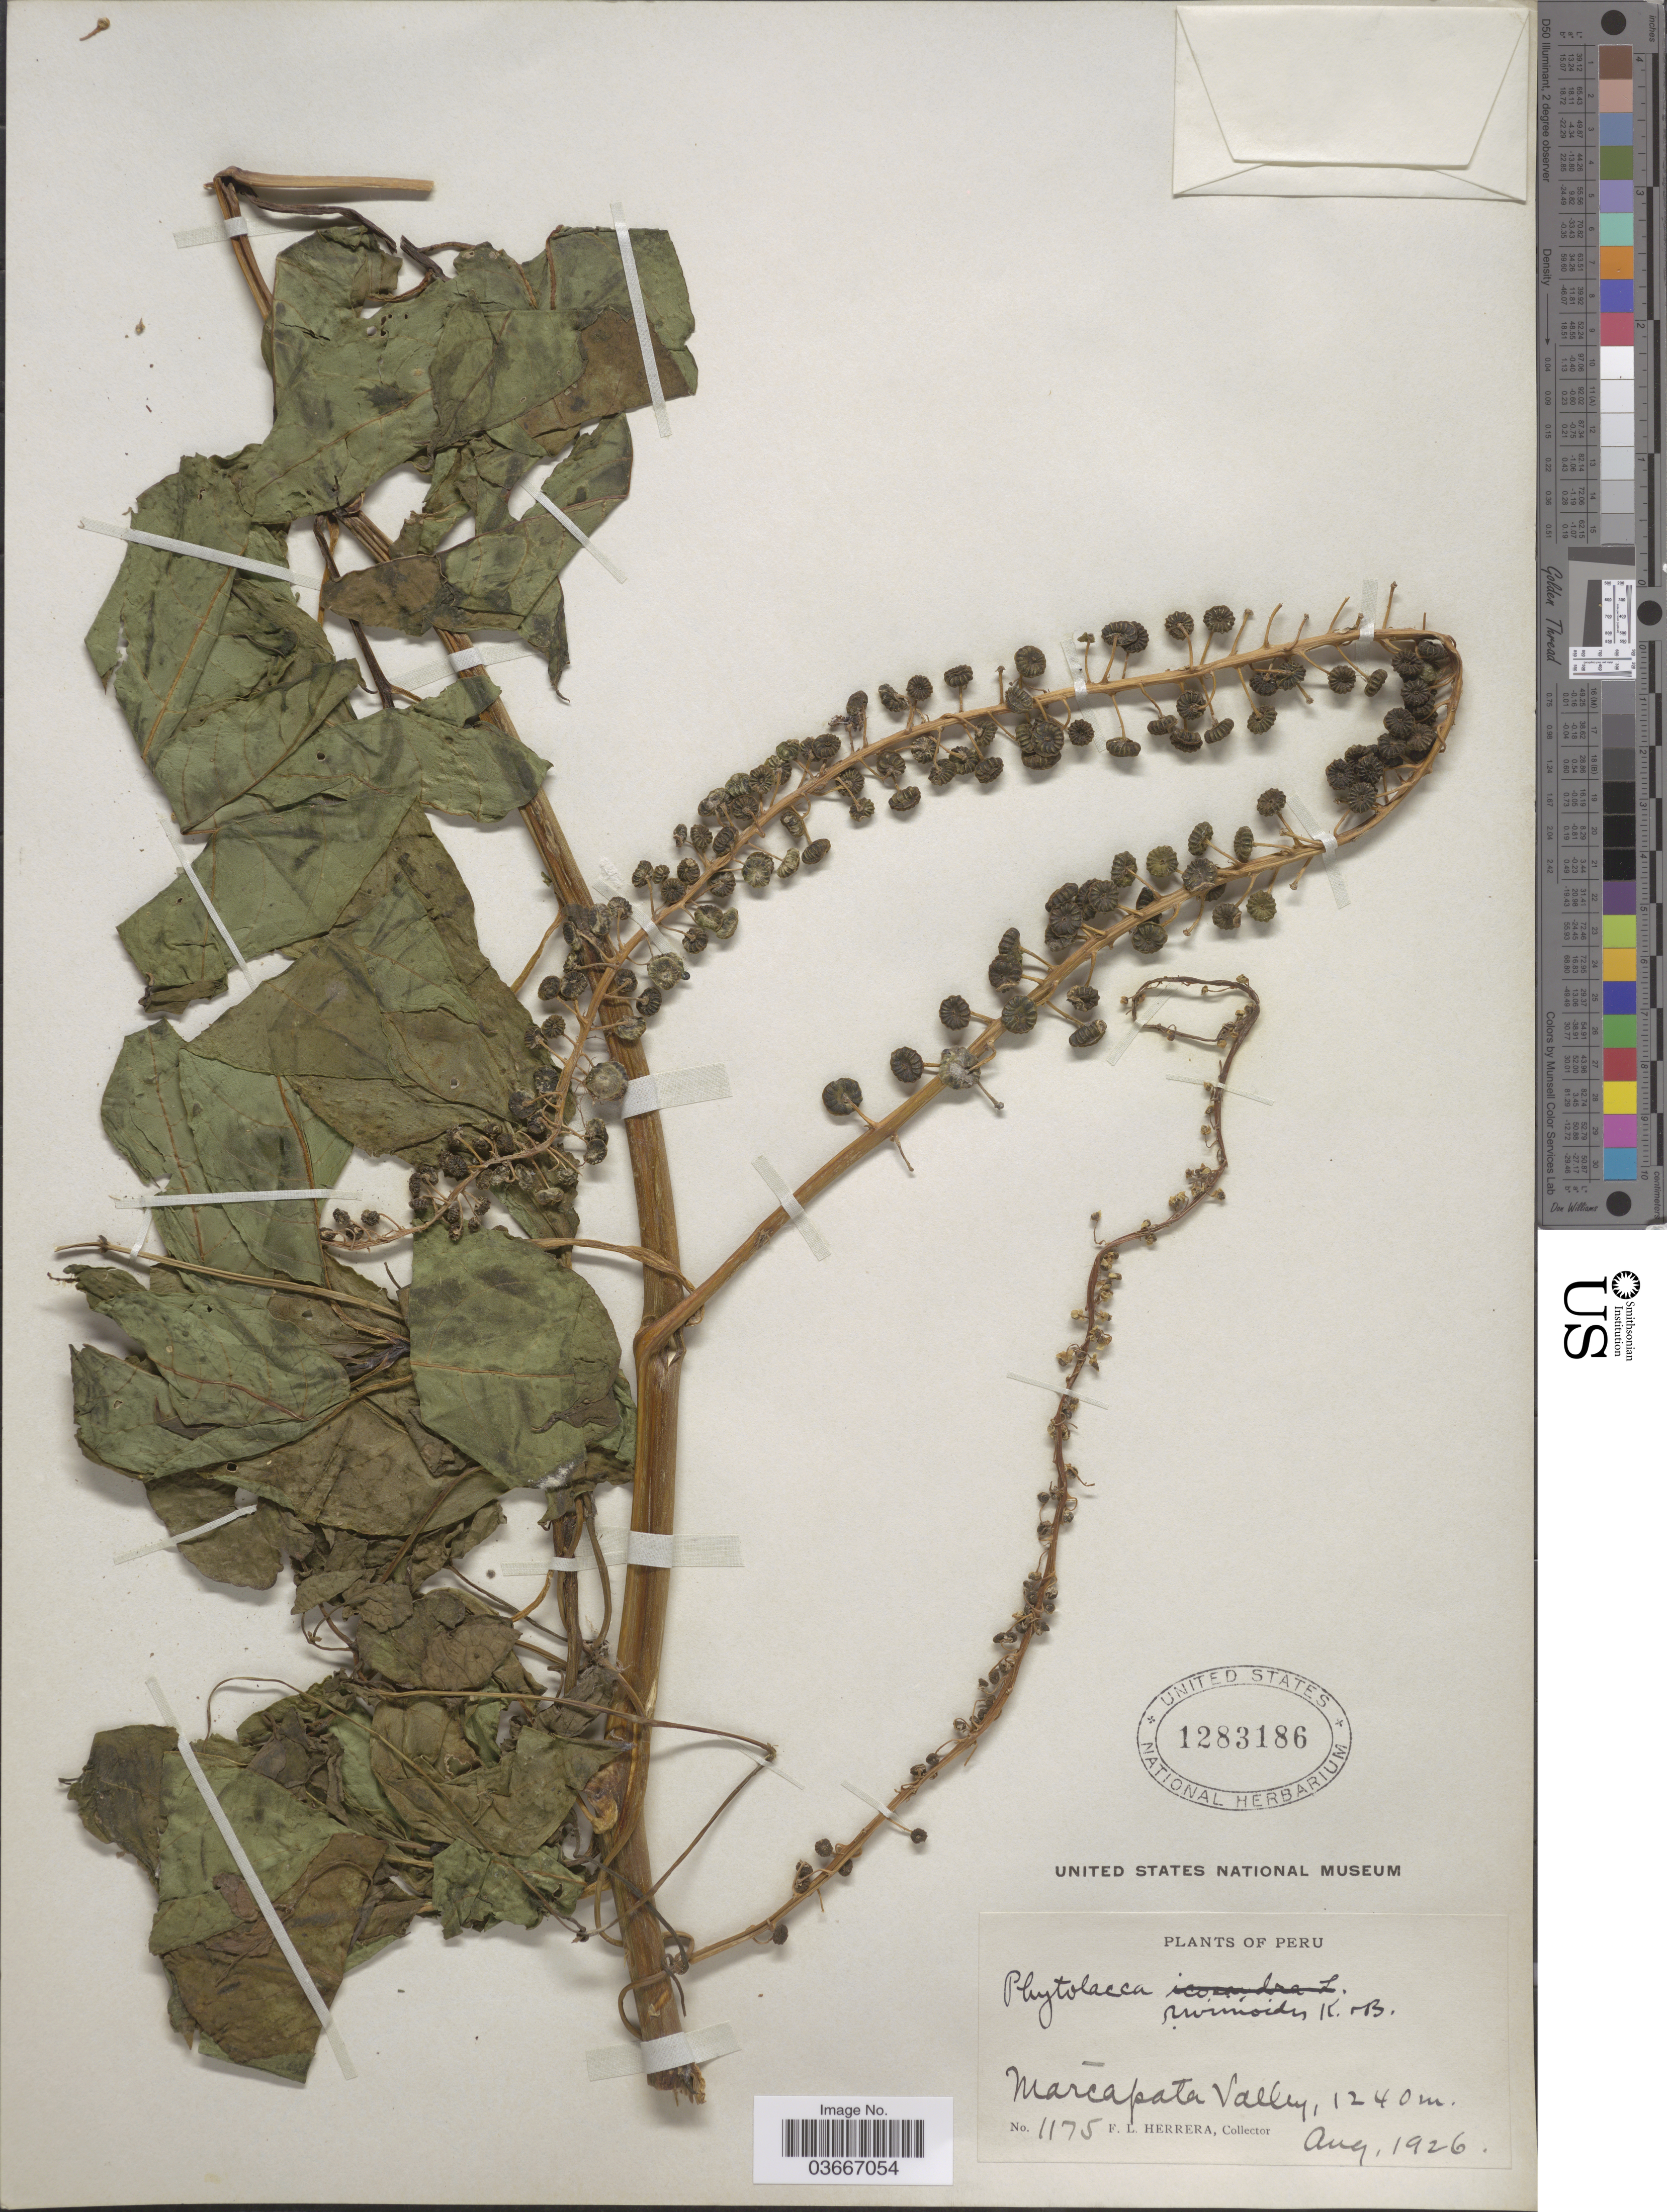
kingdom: Plantae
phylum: Tracheophyta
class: Magnoliopsida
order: Caryophyllales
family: Phytolaccaceae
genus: Phytolacca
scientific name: Phytolacca rivinoides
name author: Kunth & C.D. Bouché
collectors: F. L. Herrera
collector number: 1175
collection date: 1926-08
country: Peru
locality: Marcapata Valley.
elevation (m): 1240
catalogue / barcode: US 1283186